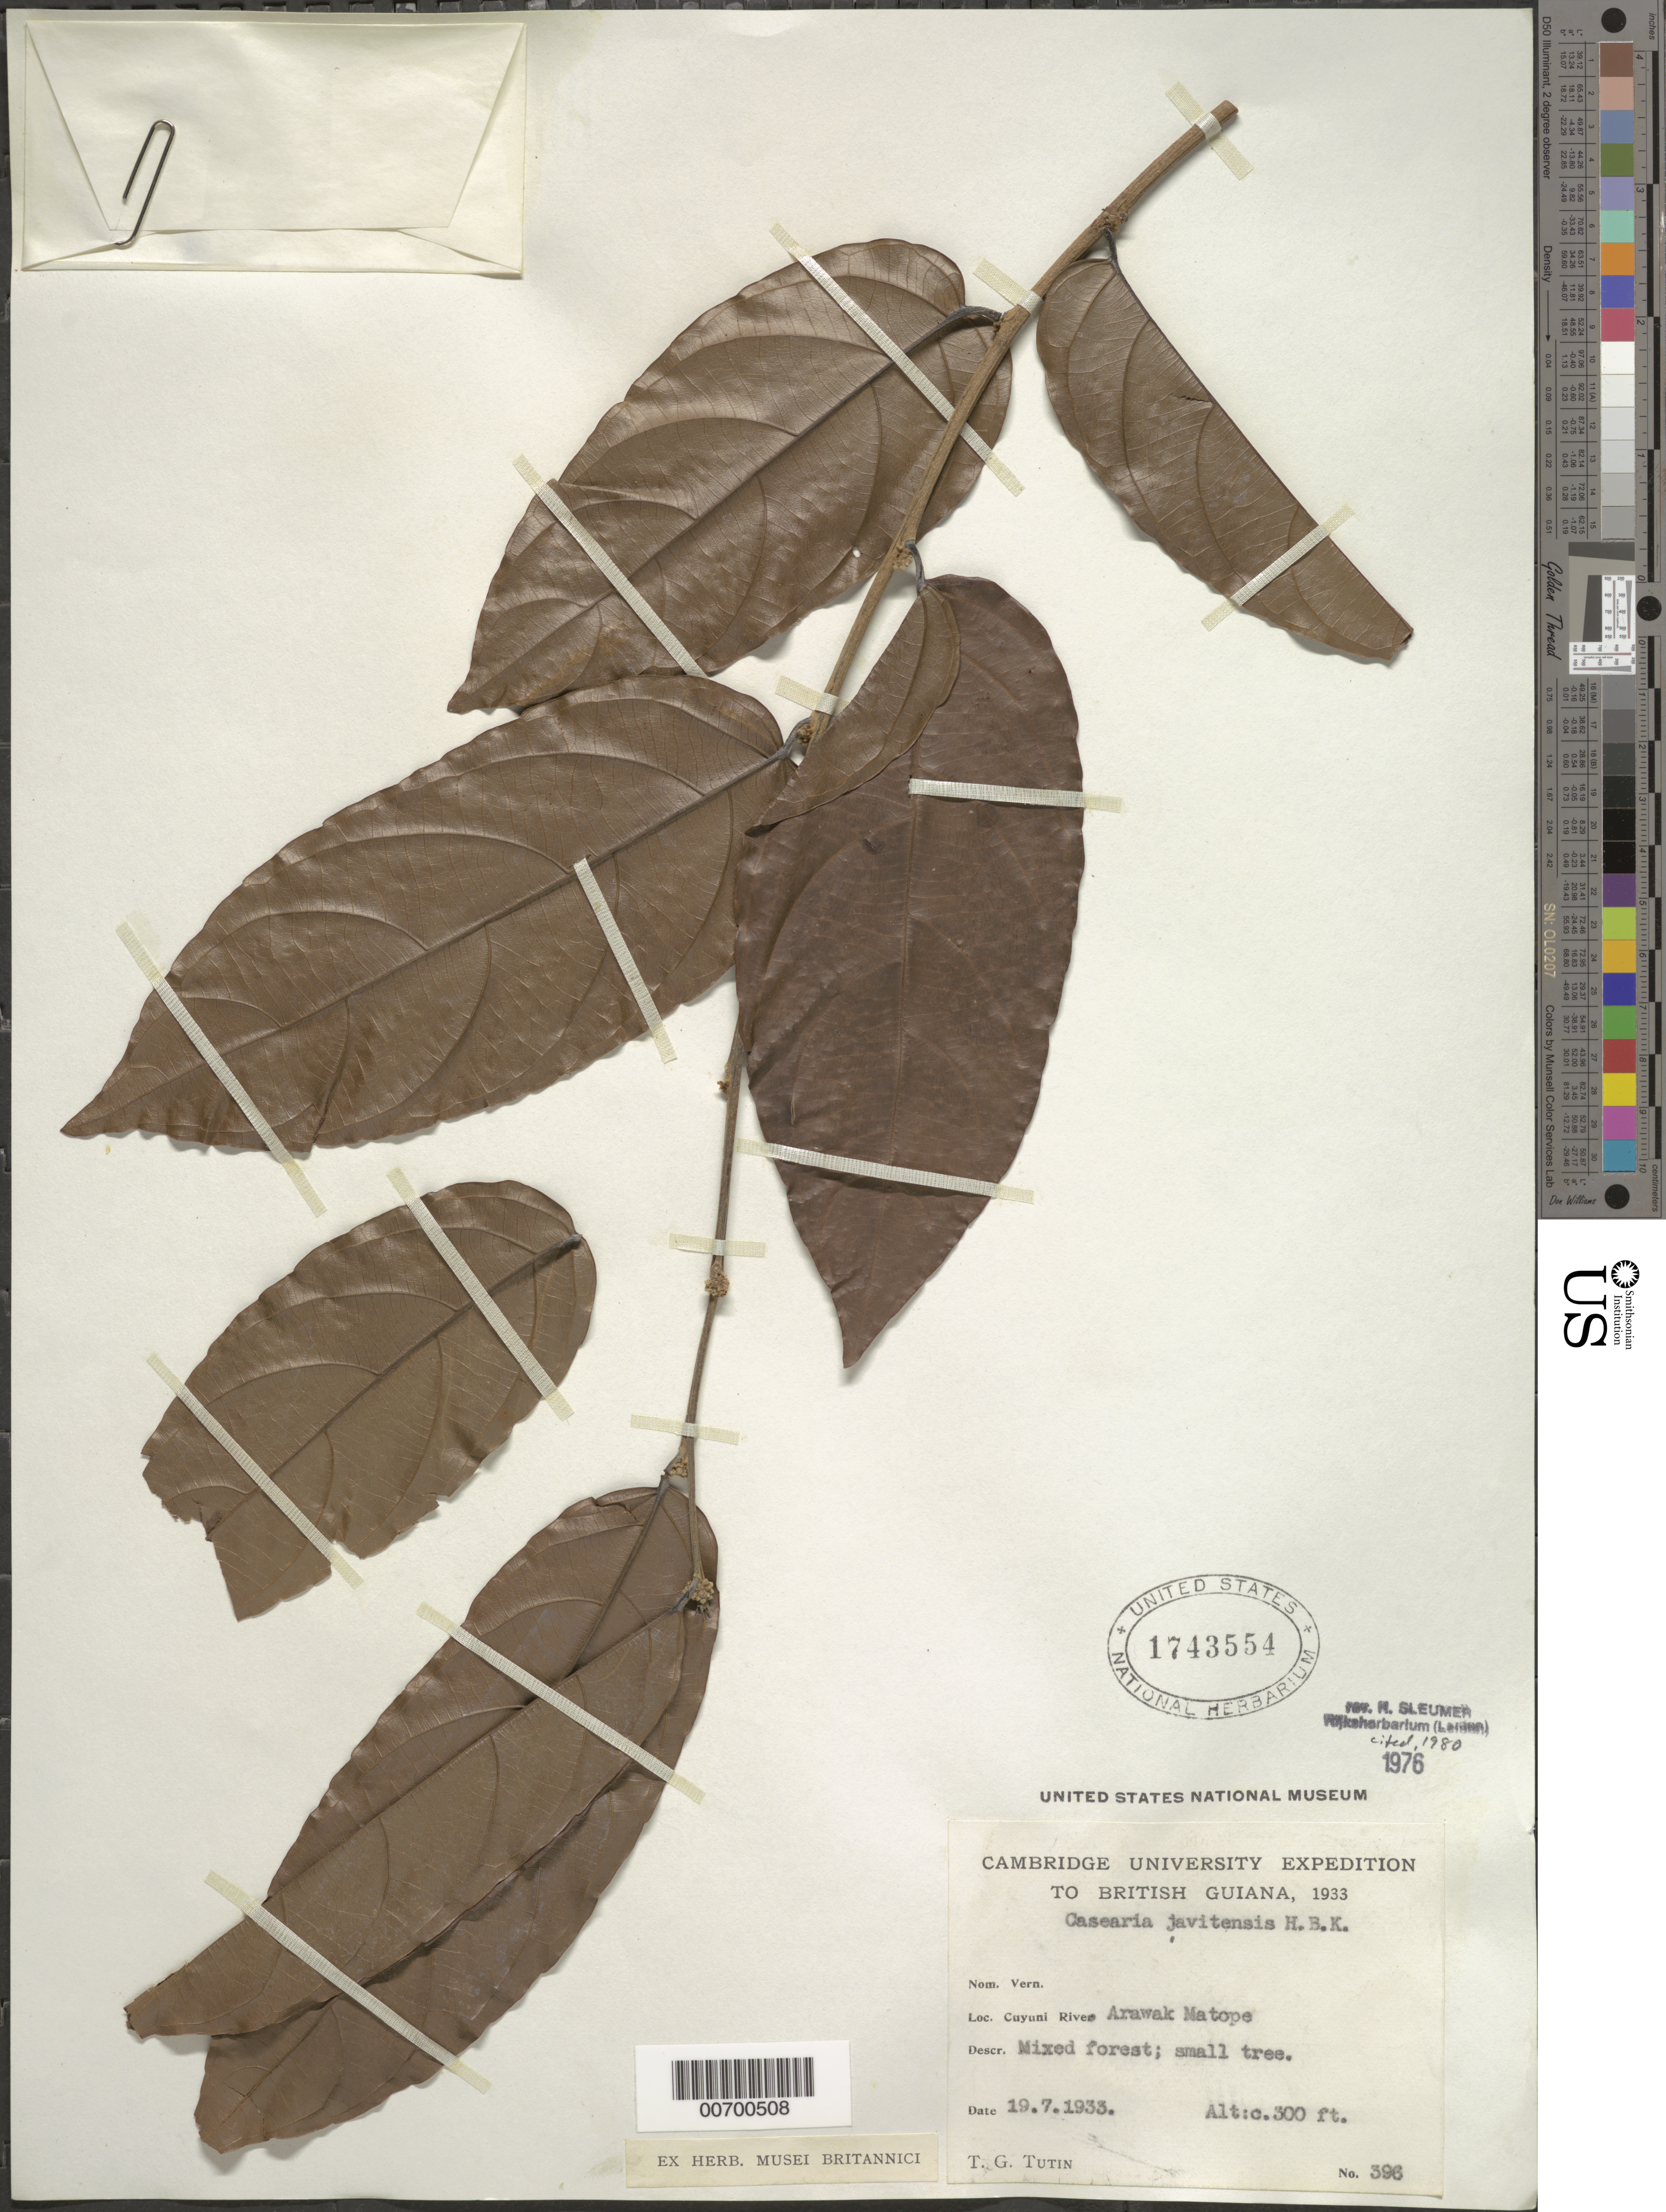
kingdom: Plantae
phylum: Tracheophyta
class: Magnoliopsida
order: Malpighiales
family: Salicaceae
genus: Piparea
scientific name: Piparea multiflora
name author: C.F. Gaertn.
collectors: T. G. Tutin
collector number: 396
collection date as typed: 19-Jul-33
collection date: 1933-07-19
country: Guyana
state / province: Cuyuni-Mazaruni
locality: Arawak Matope, Cuyuni R.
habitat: Mixed forest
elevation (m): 91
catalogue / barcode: US 1743554